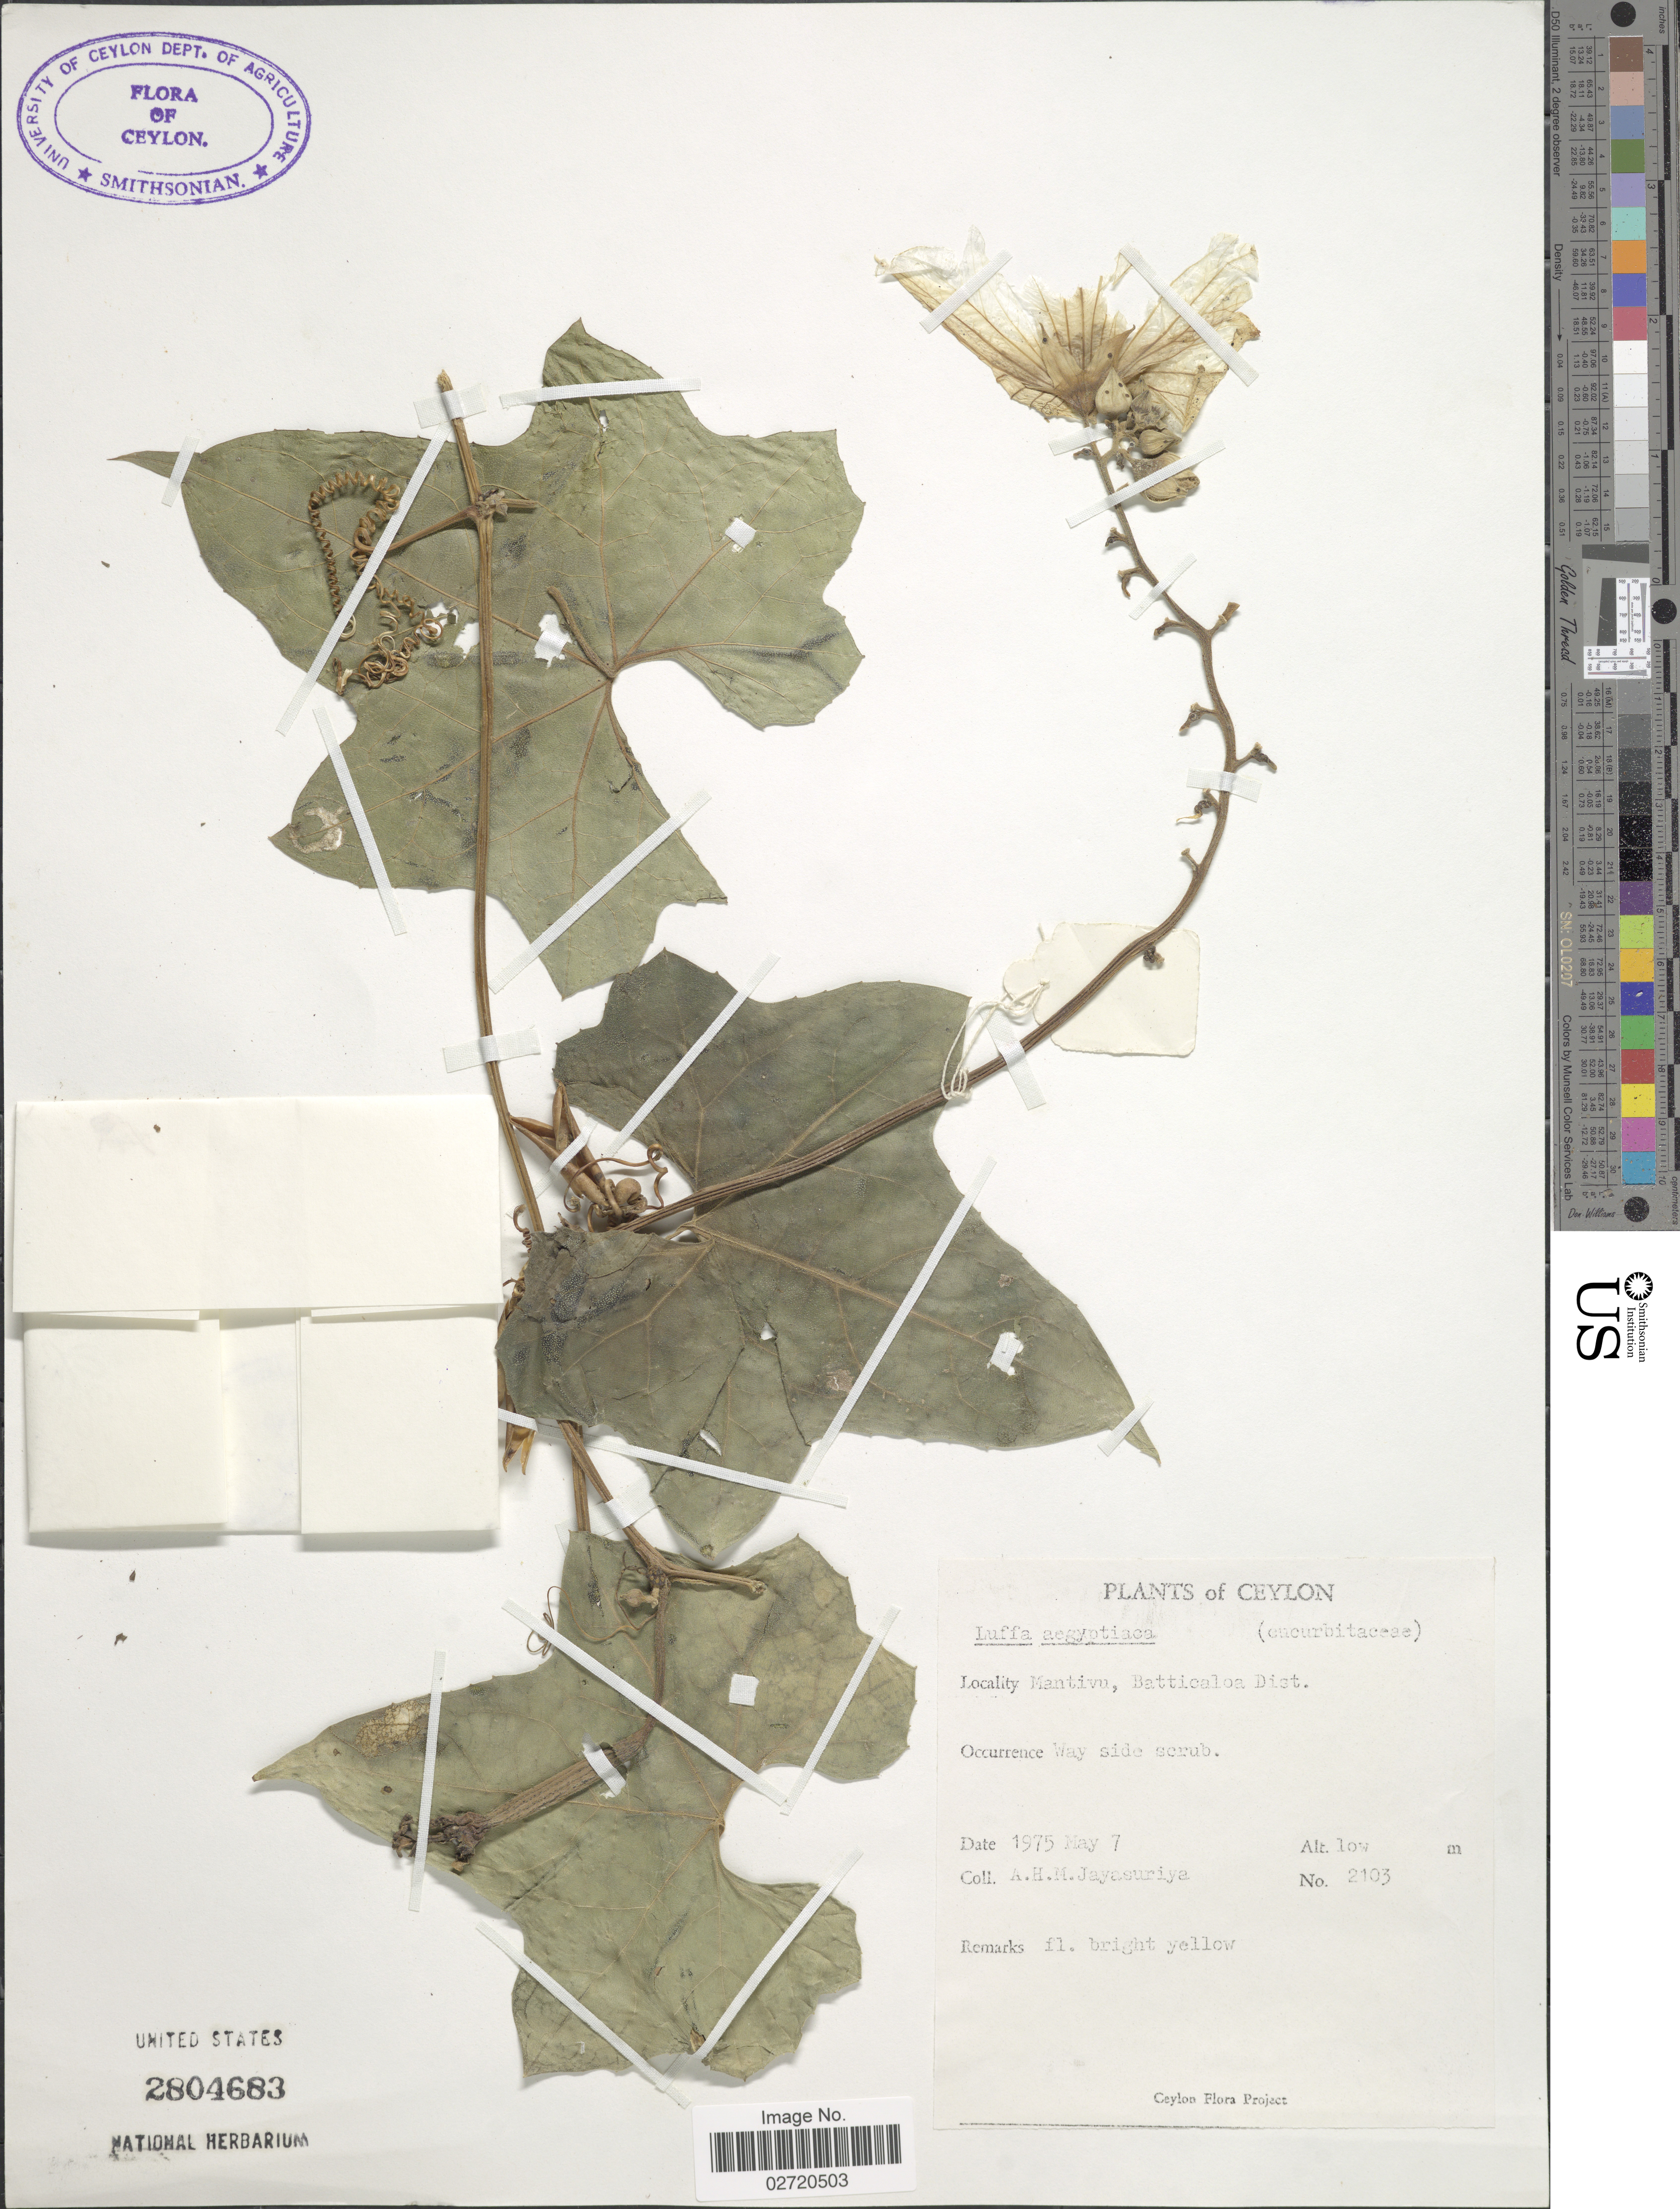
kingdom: Plantae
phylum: Tracheophyta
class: Magnoliopsida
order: Cucurbitales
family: Cucurbitaceae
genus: Luffa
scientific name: Luffa aegyptiaca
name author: Mill.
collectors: A. Jayasuriya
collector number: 1203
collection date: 1975-05-07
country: Sri Lanka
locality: Ceylon. Mantivu, Batticaloa Dist.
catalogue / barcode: US 2804683